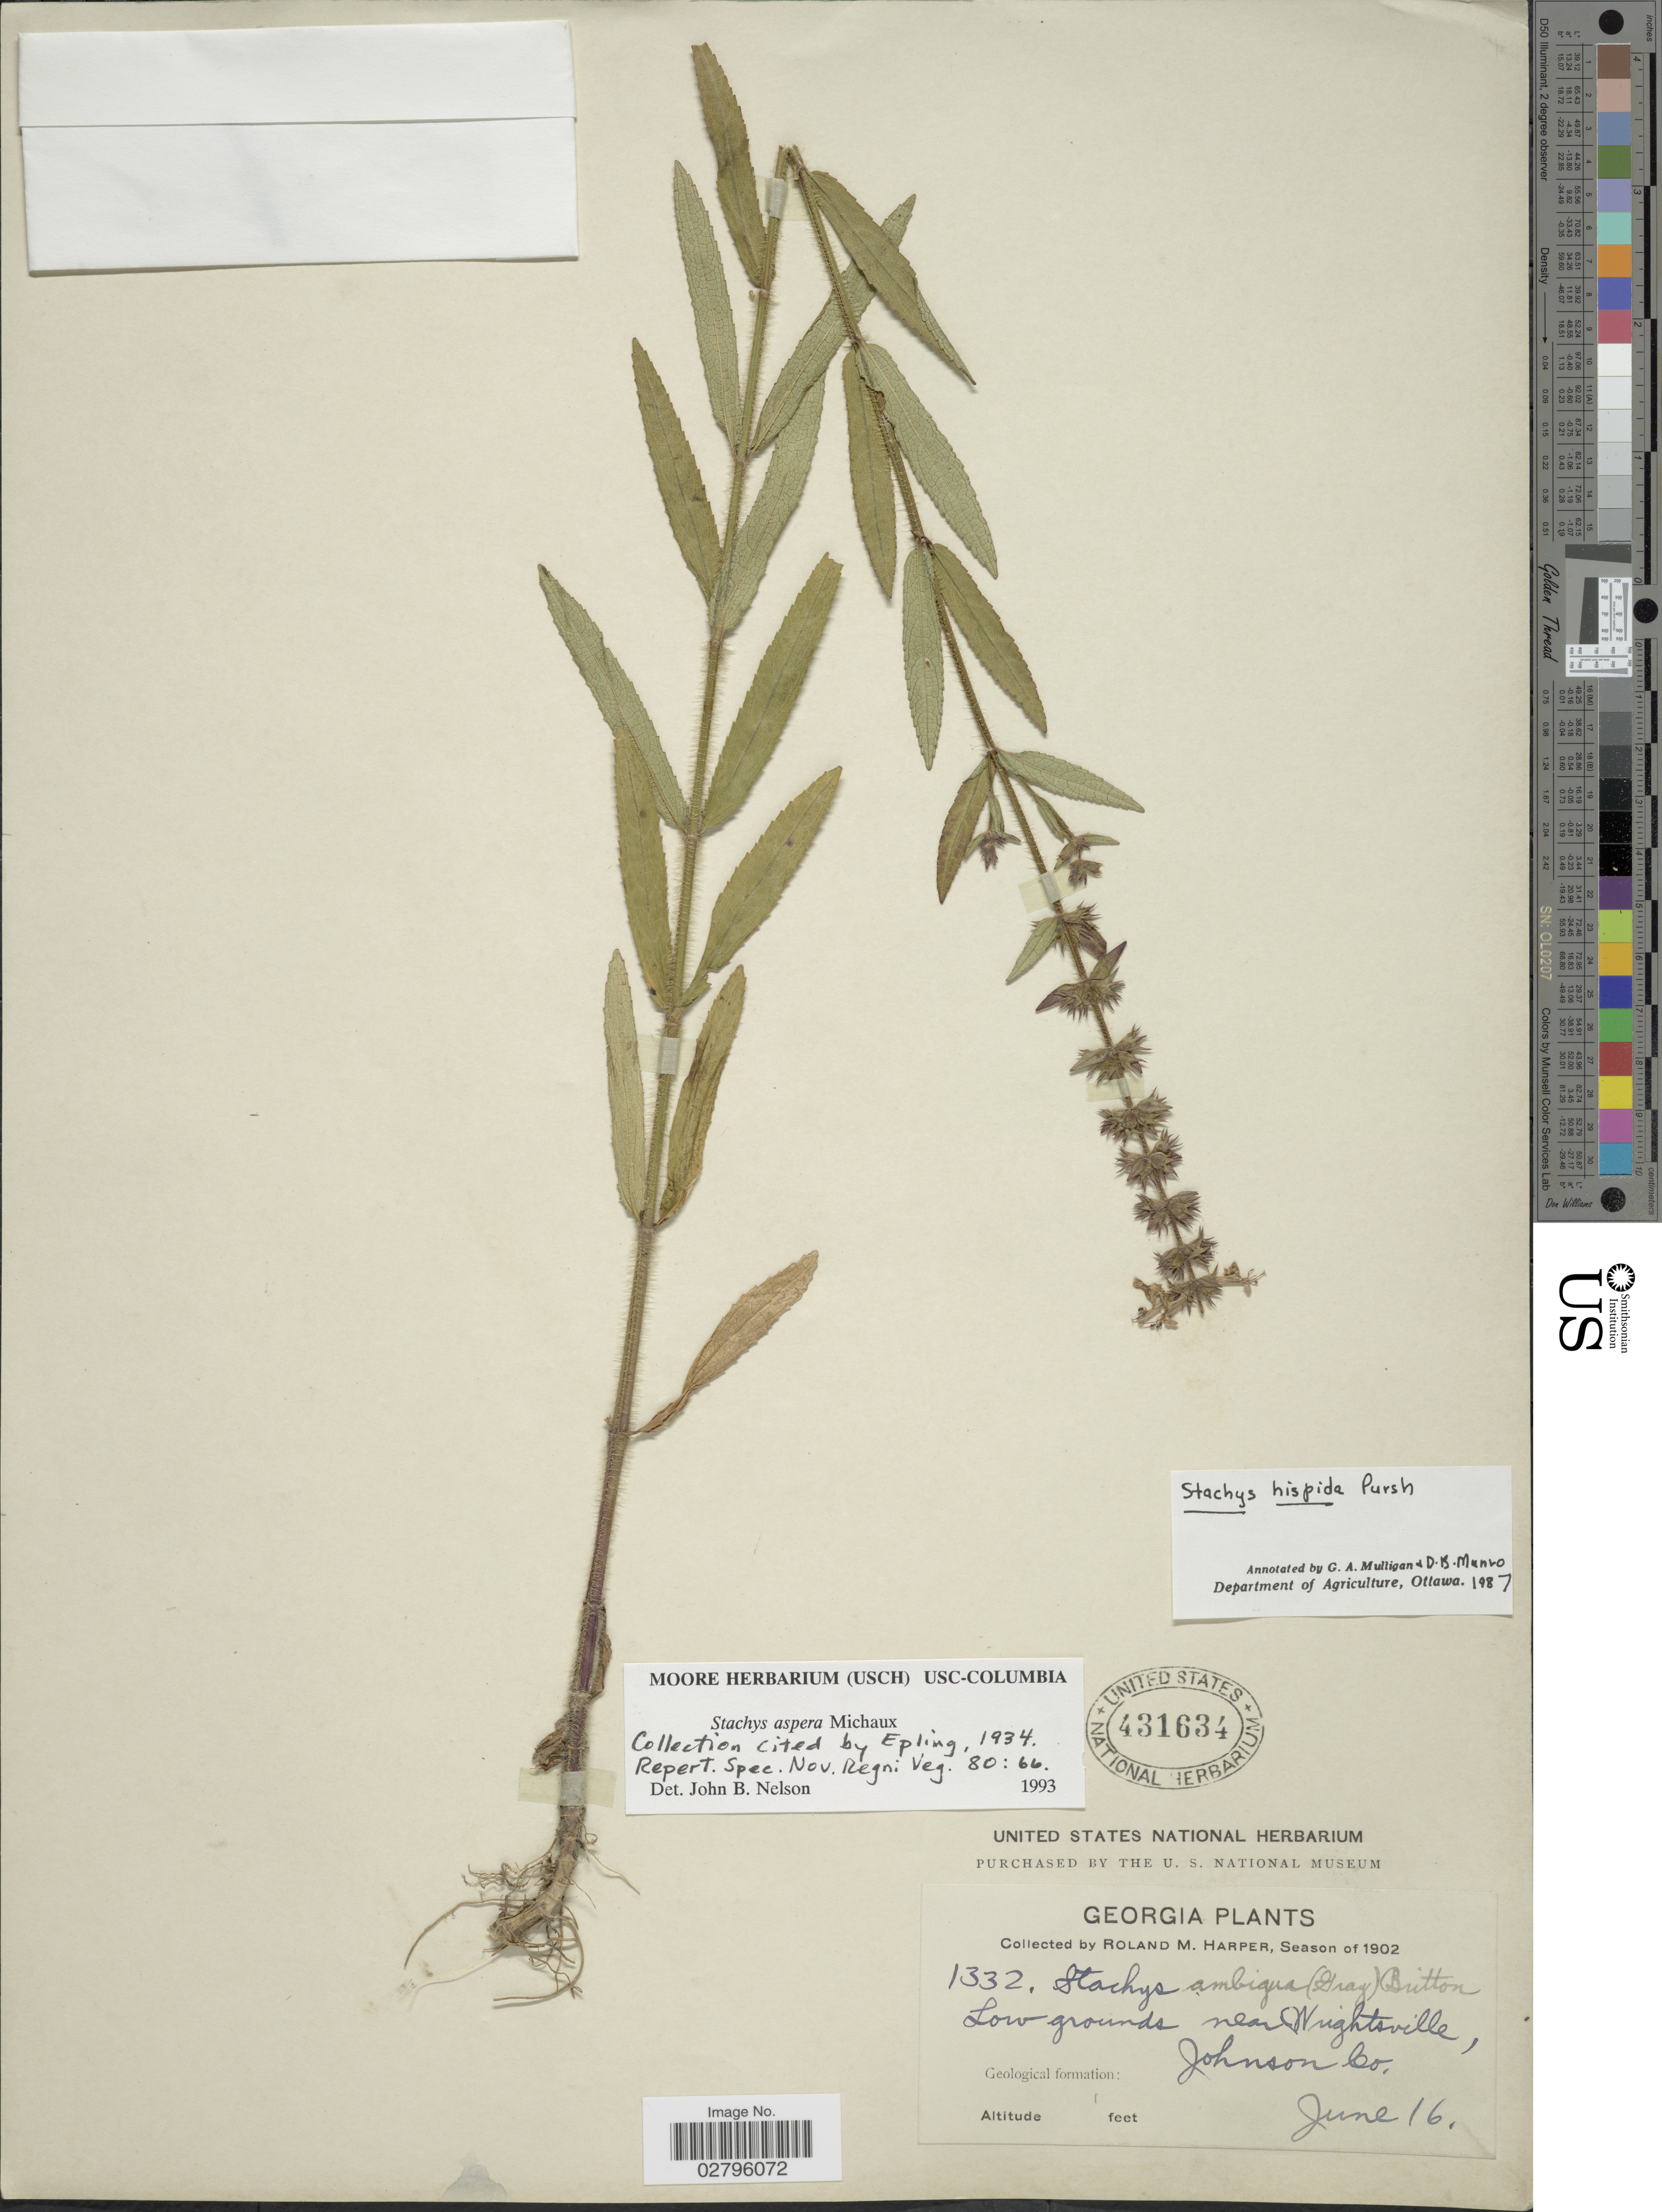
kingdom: Plantae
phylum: Tracheophyta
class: Magnoliopsida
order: Lamiales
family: Lamiaceae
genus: Stachys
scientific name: Stachys aspera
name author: Michx.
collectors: R. M. Harper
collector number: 1332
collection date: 1902-06-16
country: United States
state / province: Georgia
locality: Near Wrightsville, Johnson Co.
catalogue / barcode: US 431634